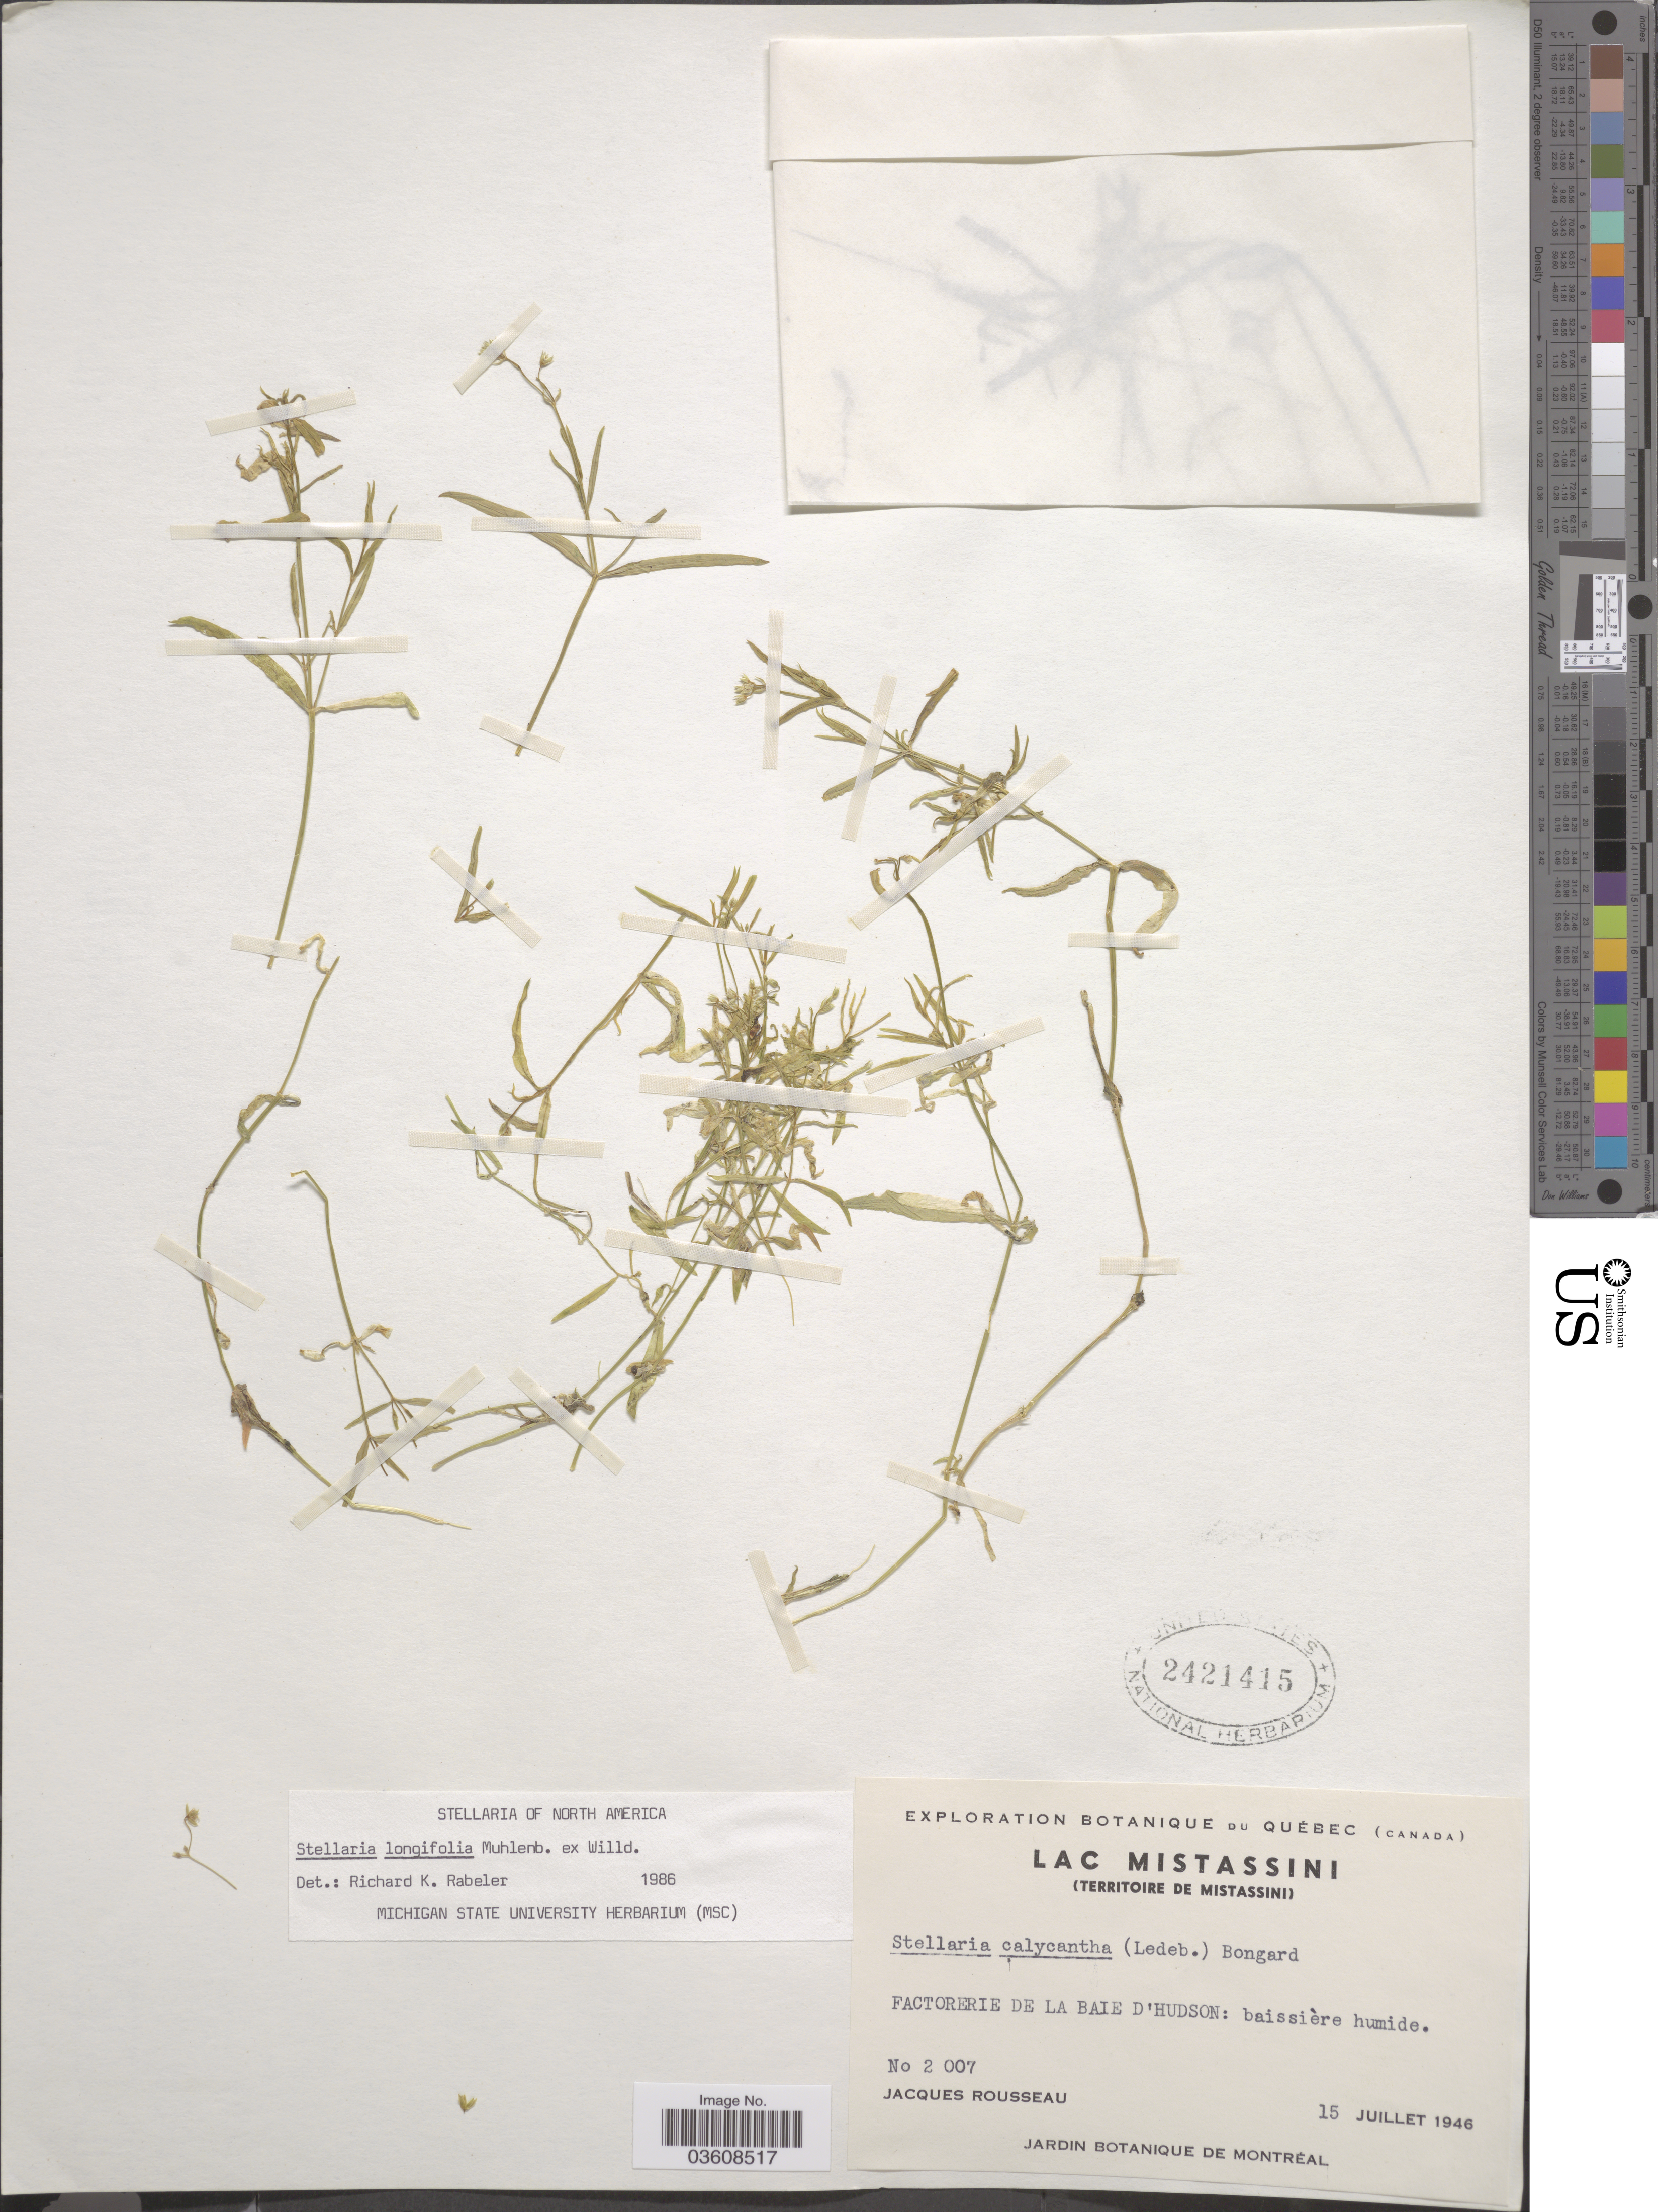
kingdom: Plantae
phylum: Tracheophyta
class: Magnoliopsida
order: Caryophyllales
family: Caryophyllaceae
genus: Stellaria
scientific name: Stellaria longifolia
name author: Muhl. ex Willd.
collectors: J. Rousseau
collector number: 2007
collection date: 1946-07-15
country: Canada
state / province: Quebec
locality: Lac Mistassini (Territoire de Mistassini). Factorerie de la Baie D'Hudson.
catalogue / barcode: US 2421415